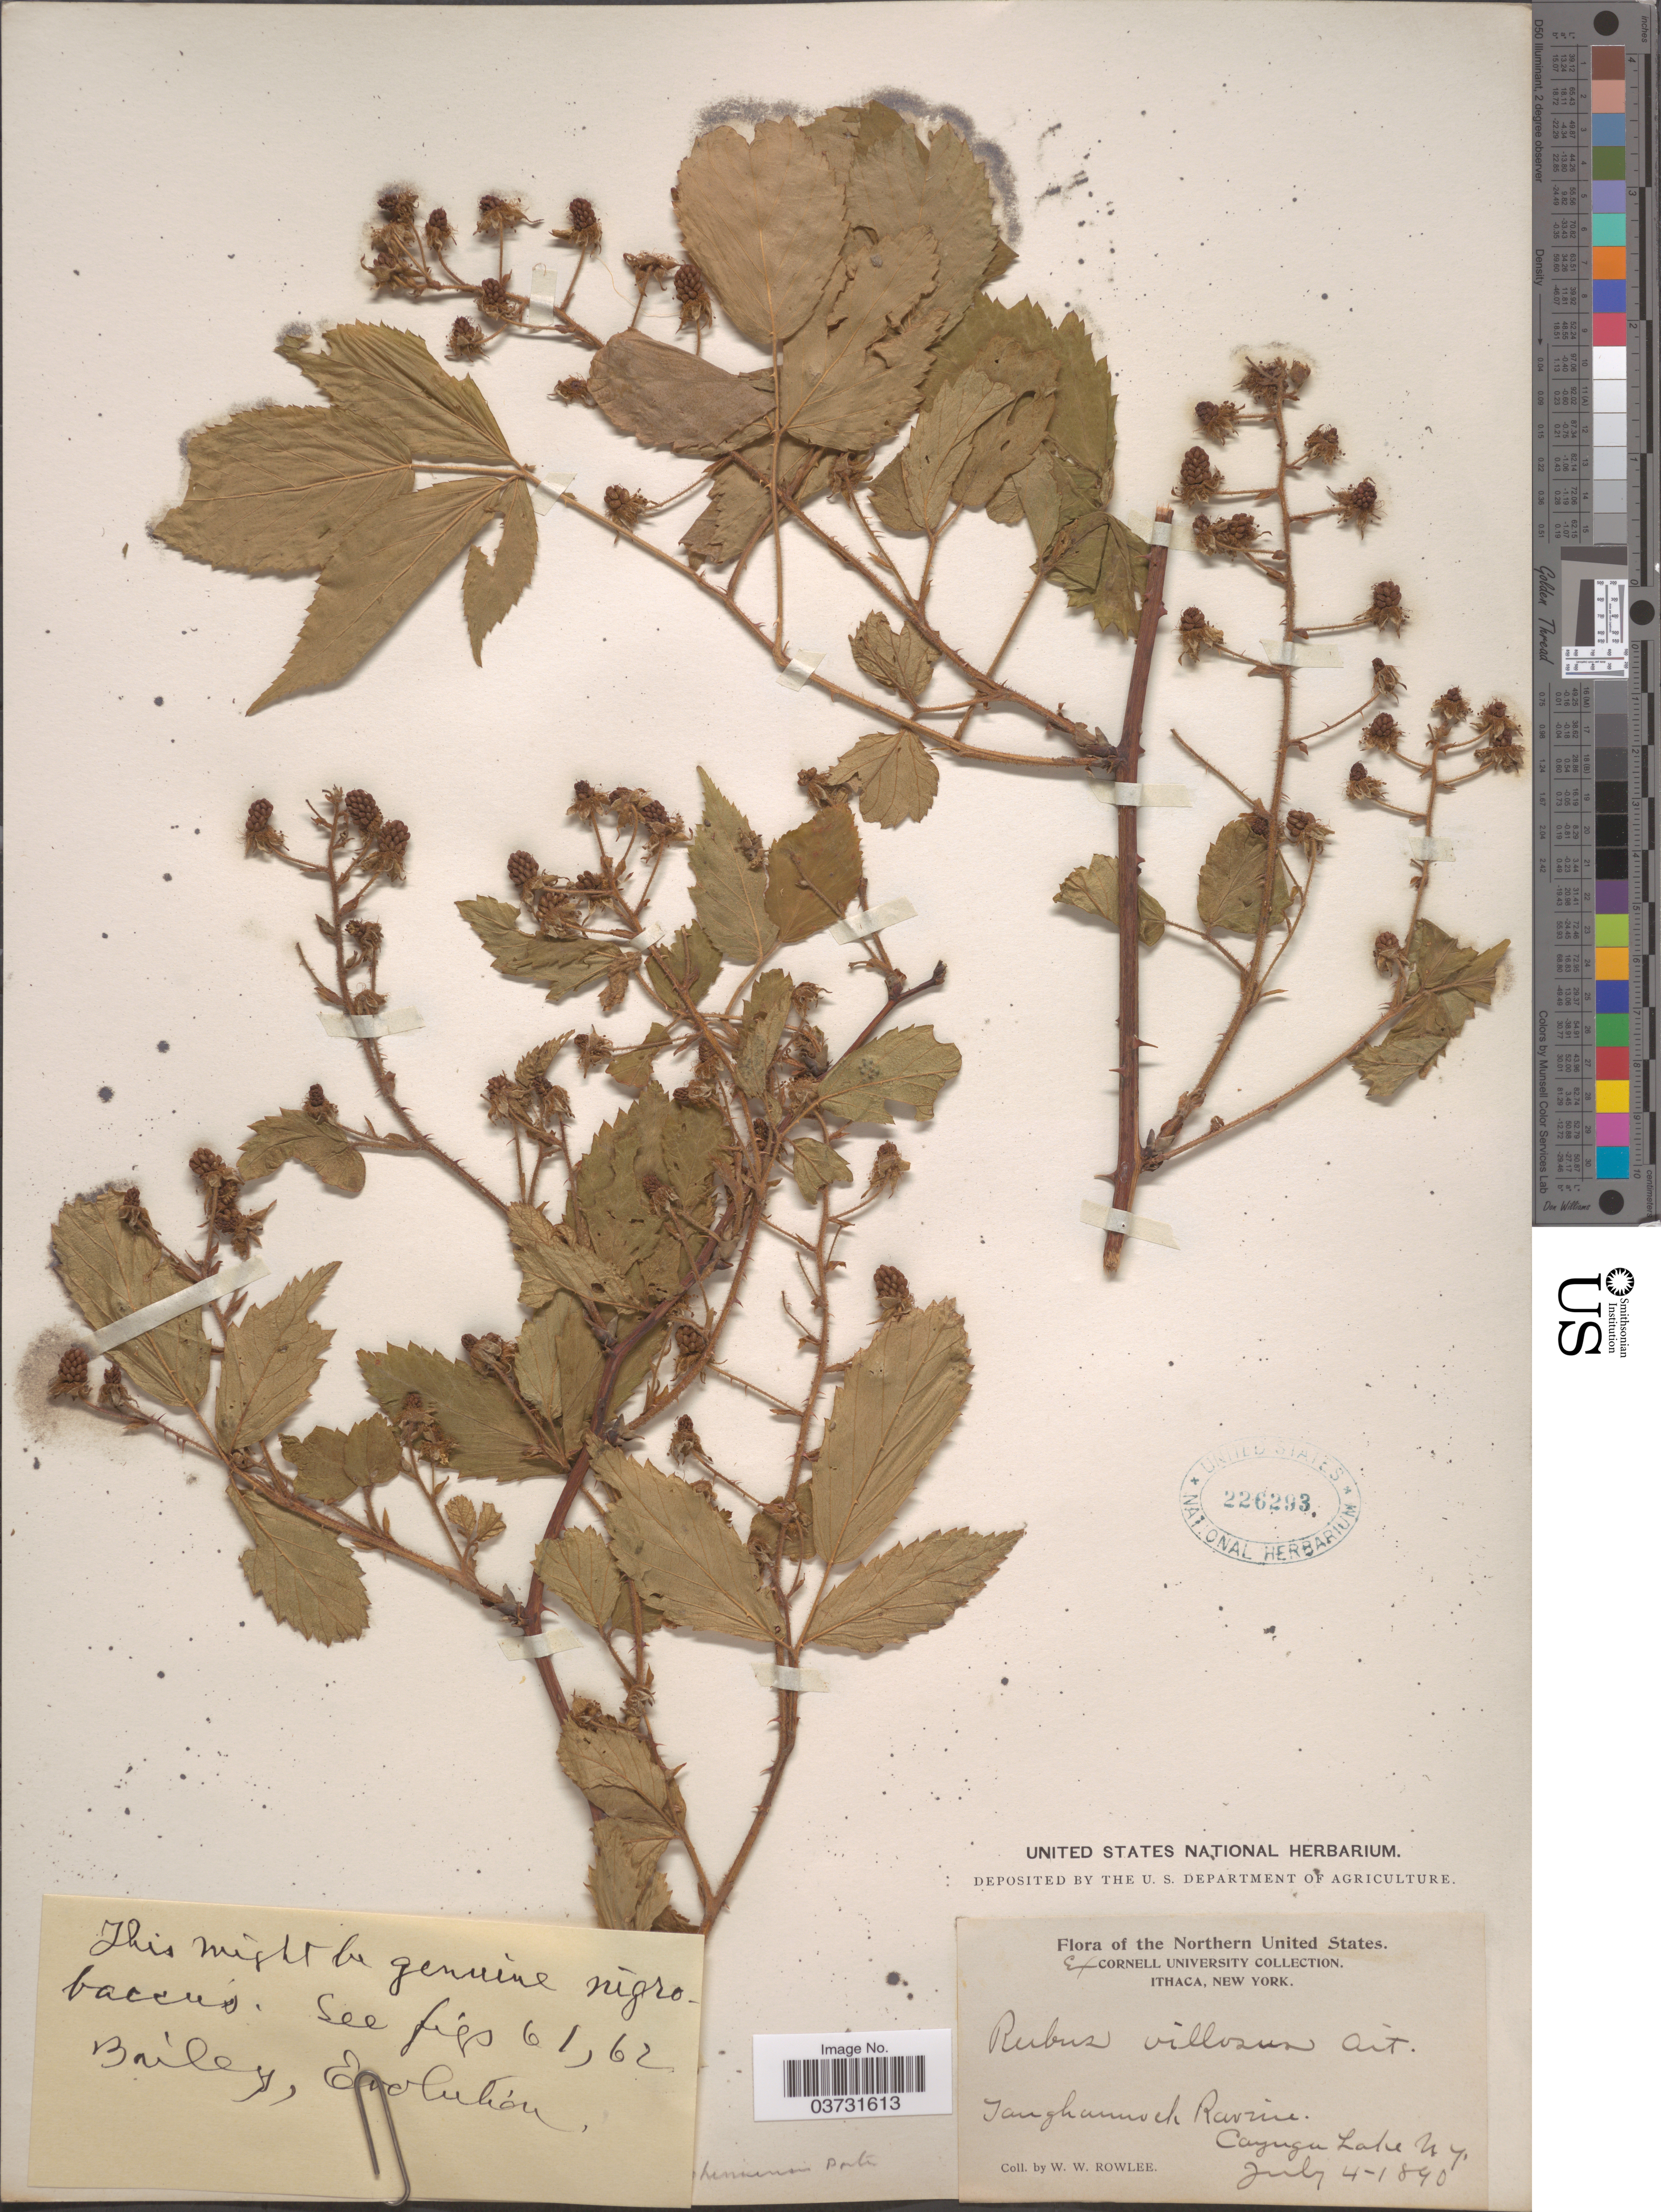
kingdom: Plantae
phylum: Tracheophyta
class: Magnoliopsida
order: Rosales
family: Rosaceae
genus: Rubus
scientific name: Rubus nigrobaccus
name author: L.H. Bailey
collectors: W. W. Rowlee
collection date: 1890-07-04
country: United States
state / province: New York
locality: Ithaca. Taughannock Ravine. Cayuga Lake.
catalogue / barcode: US 226293